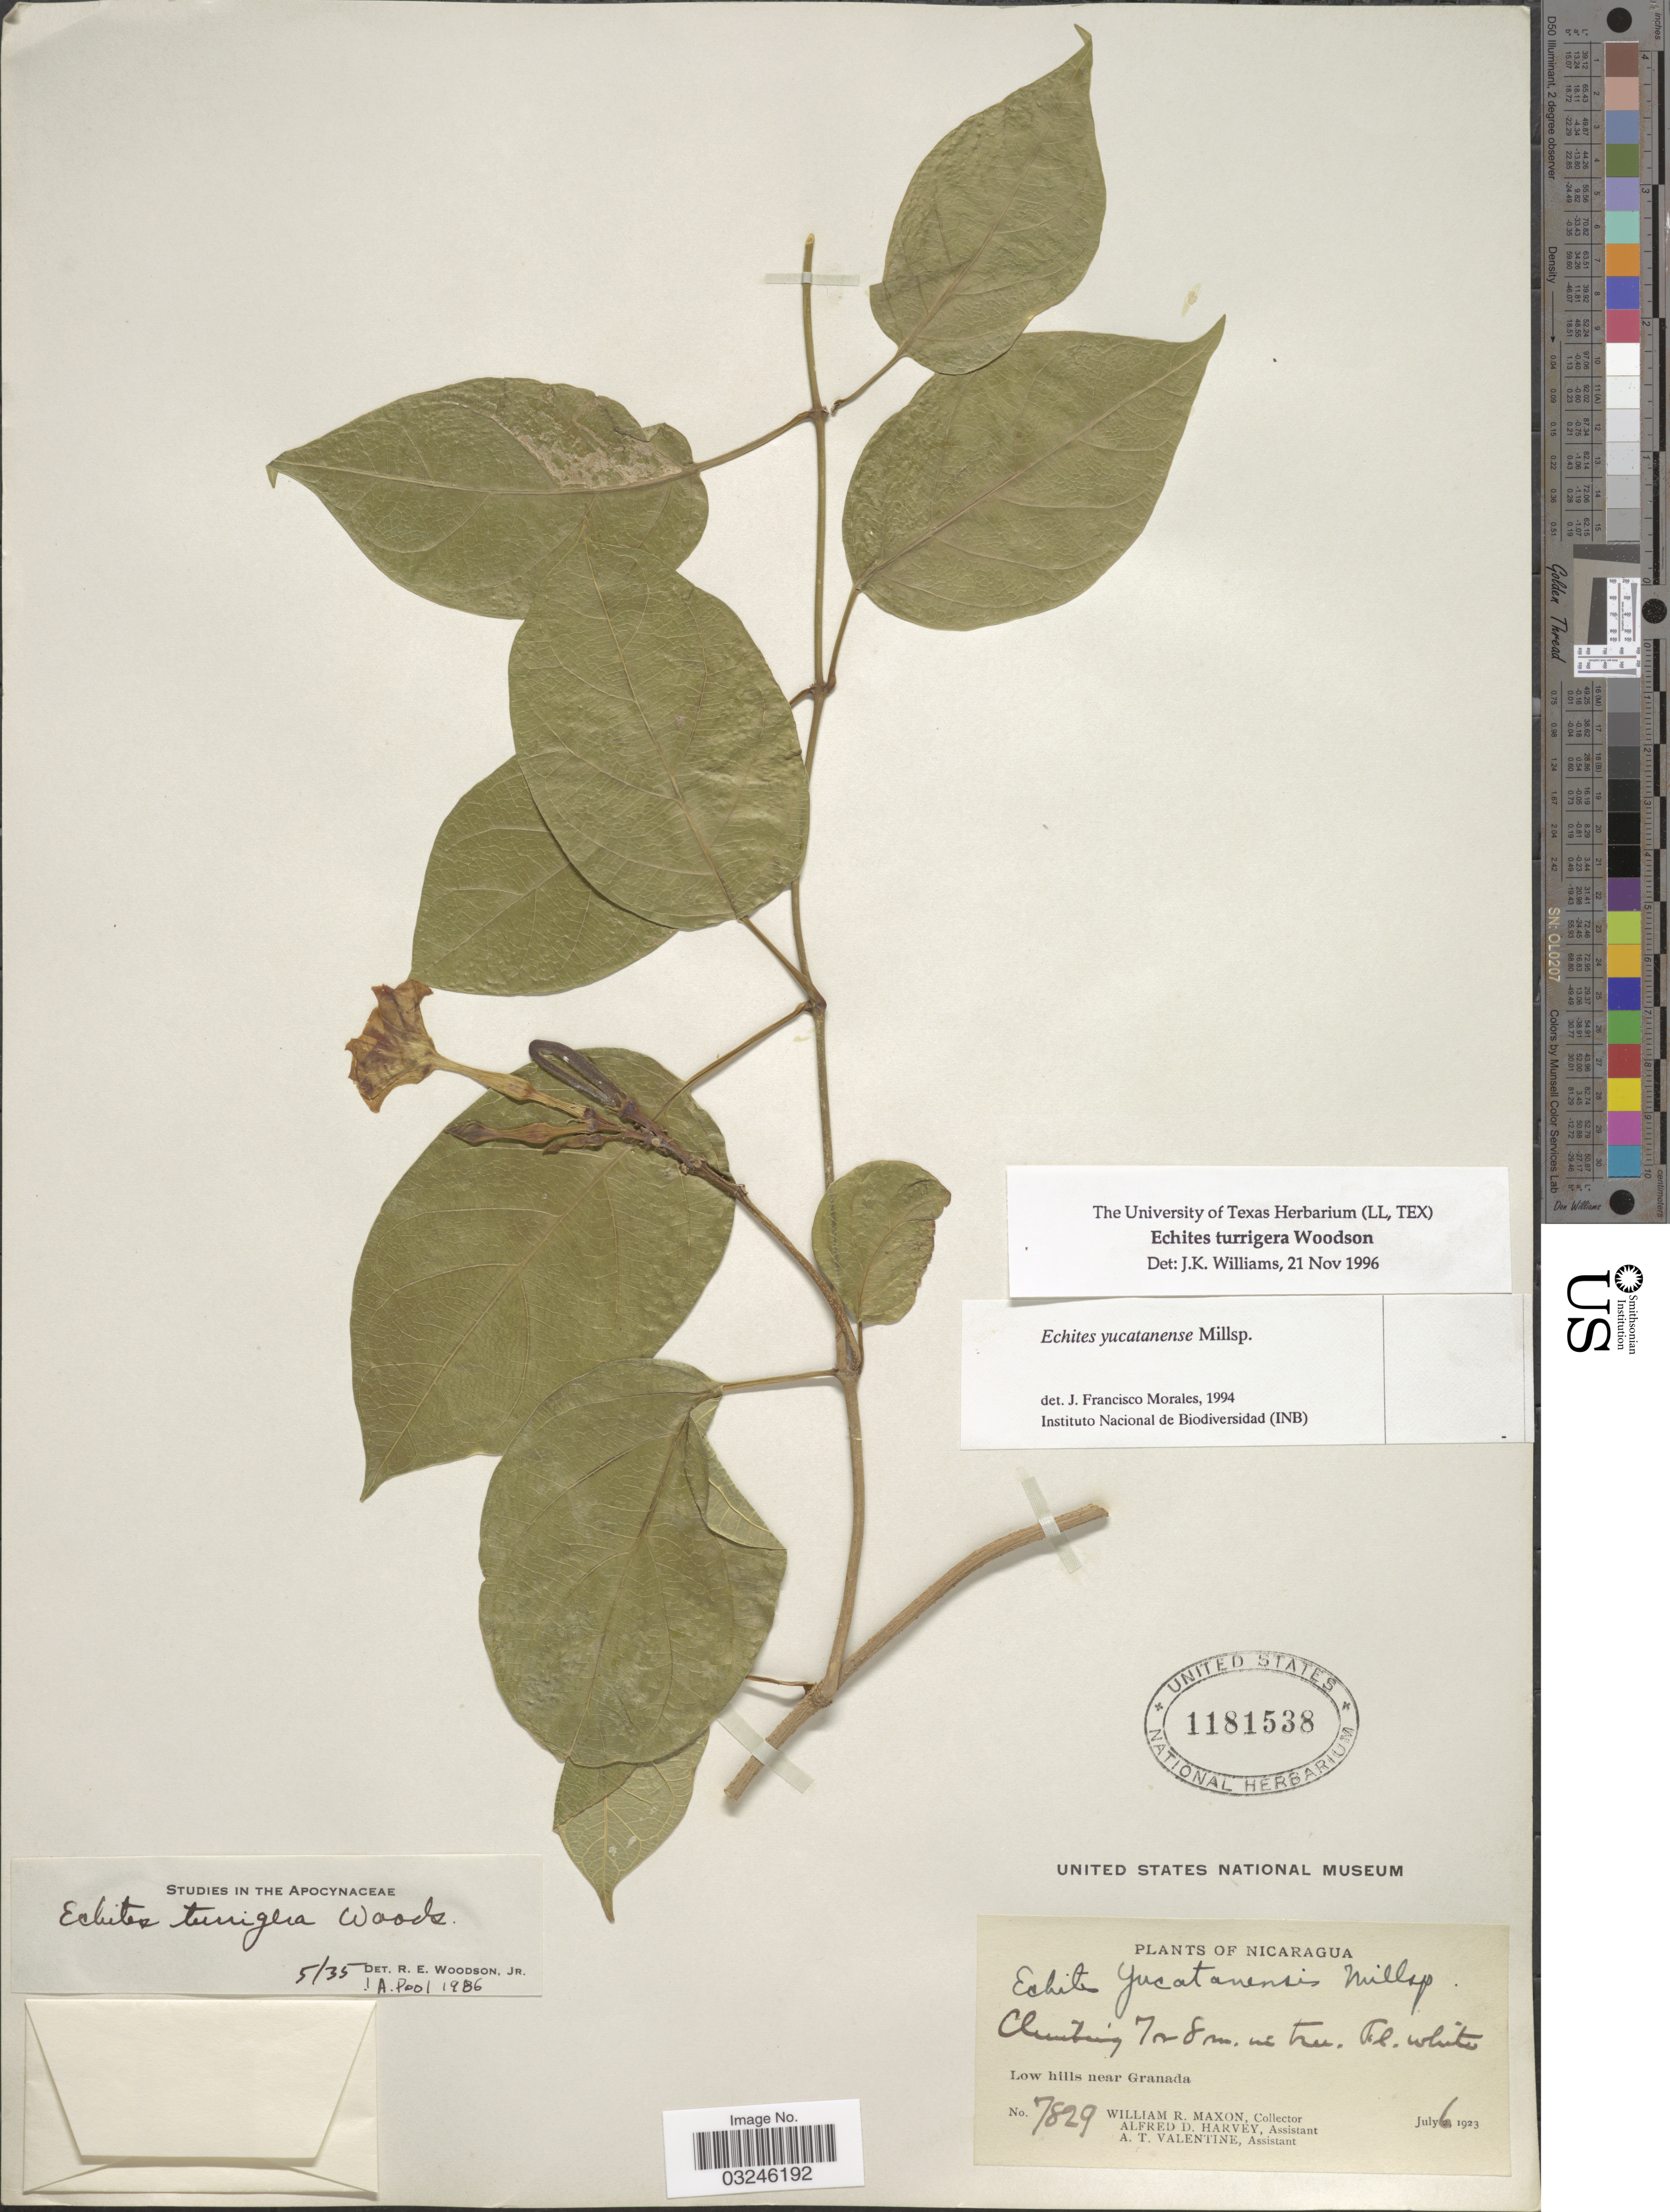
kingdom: Plantae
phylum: Tracheophyta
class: Magnoliopsida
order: Gentianales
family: Apocynaceae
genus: Echites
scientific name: Echites turrigera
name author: Woodson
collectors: W. R. Maxon, A. D. Harvey & A. Valentine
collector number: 7829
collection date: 1923-07-06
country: Nicaragua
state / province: Granada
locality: Low hills near Granada.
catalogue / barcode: US 1181538